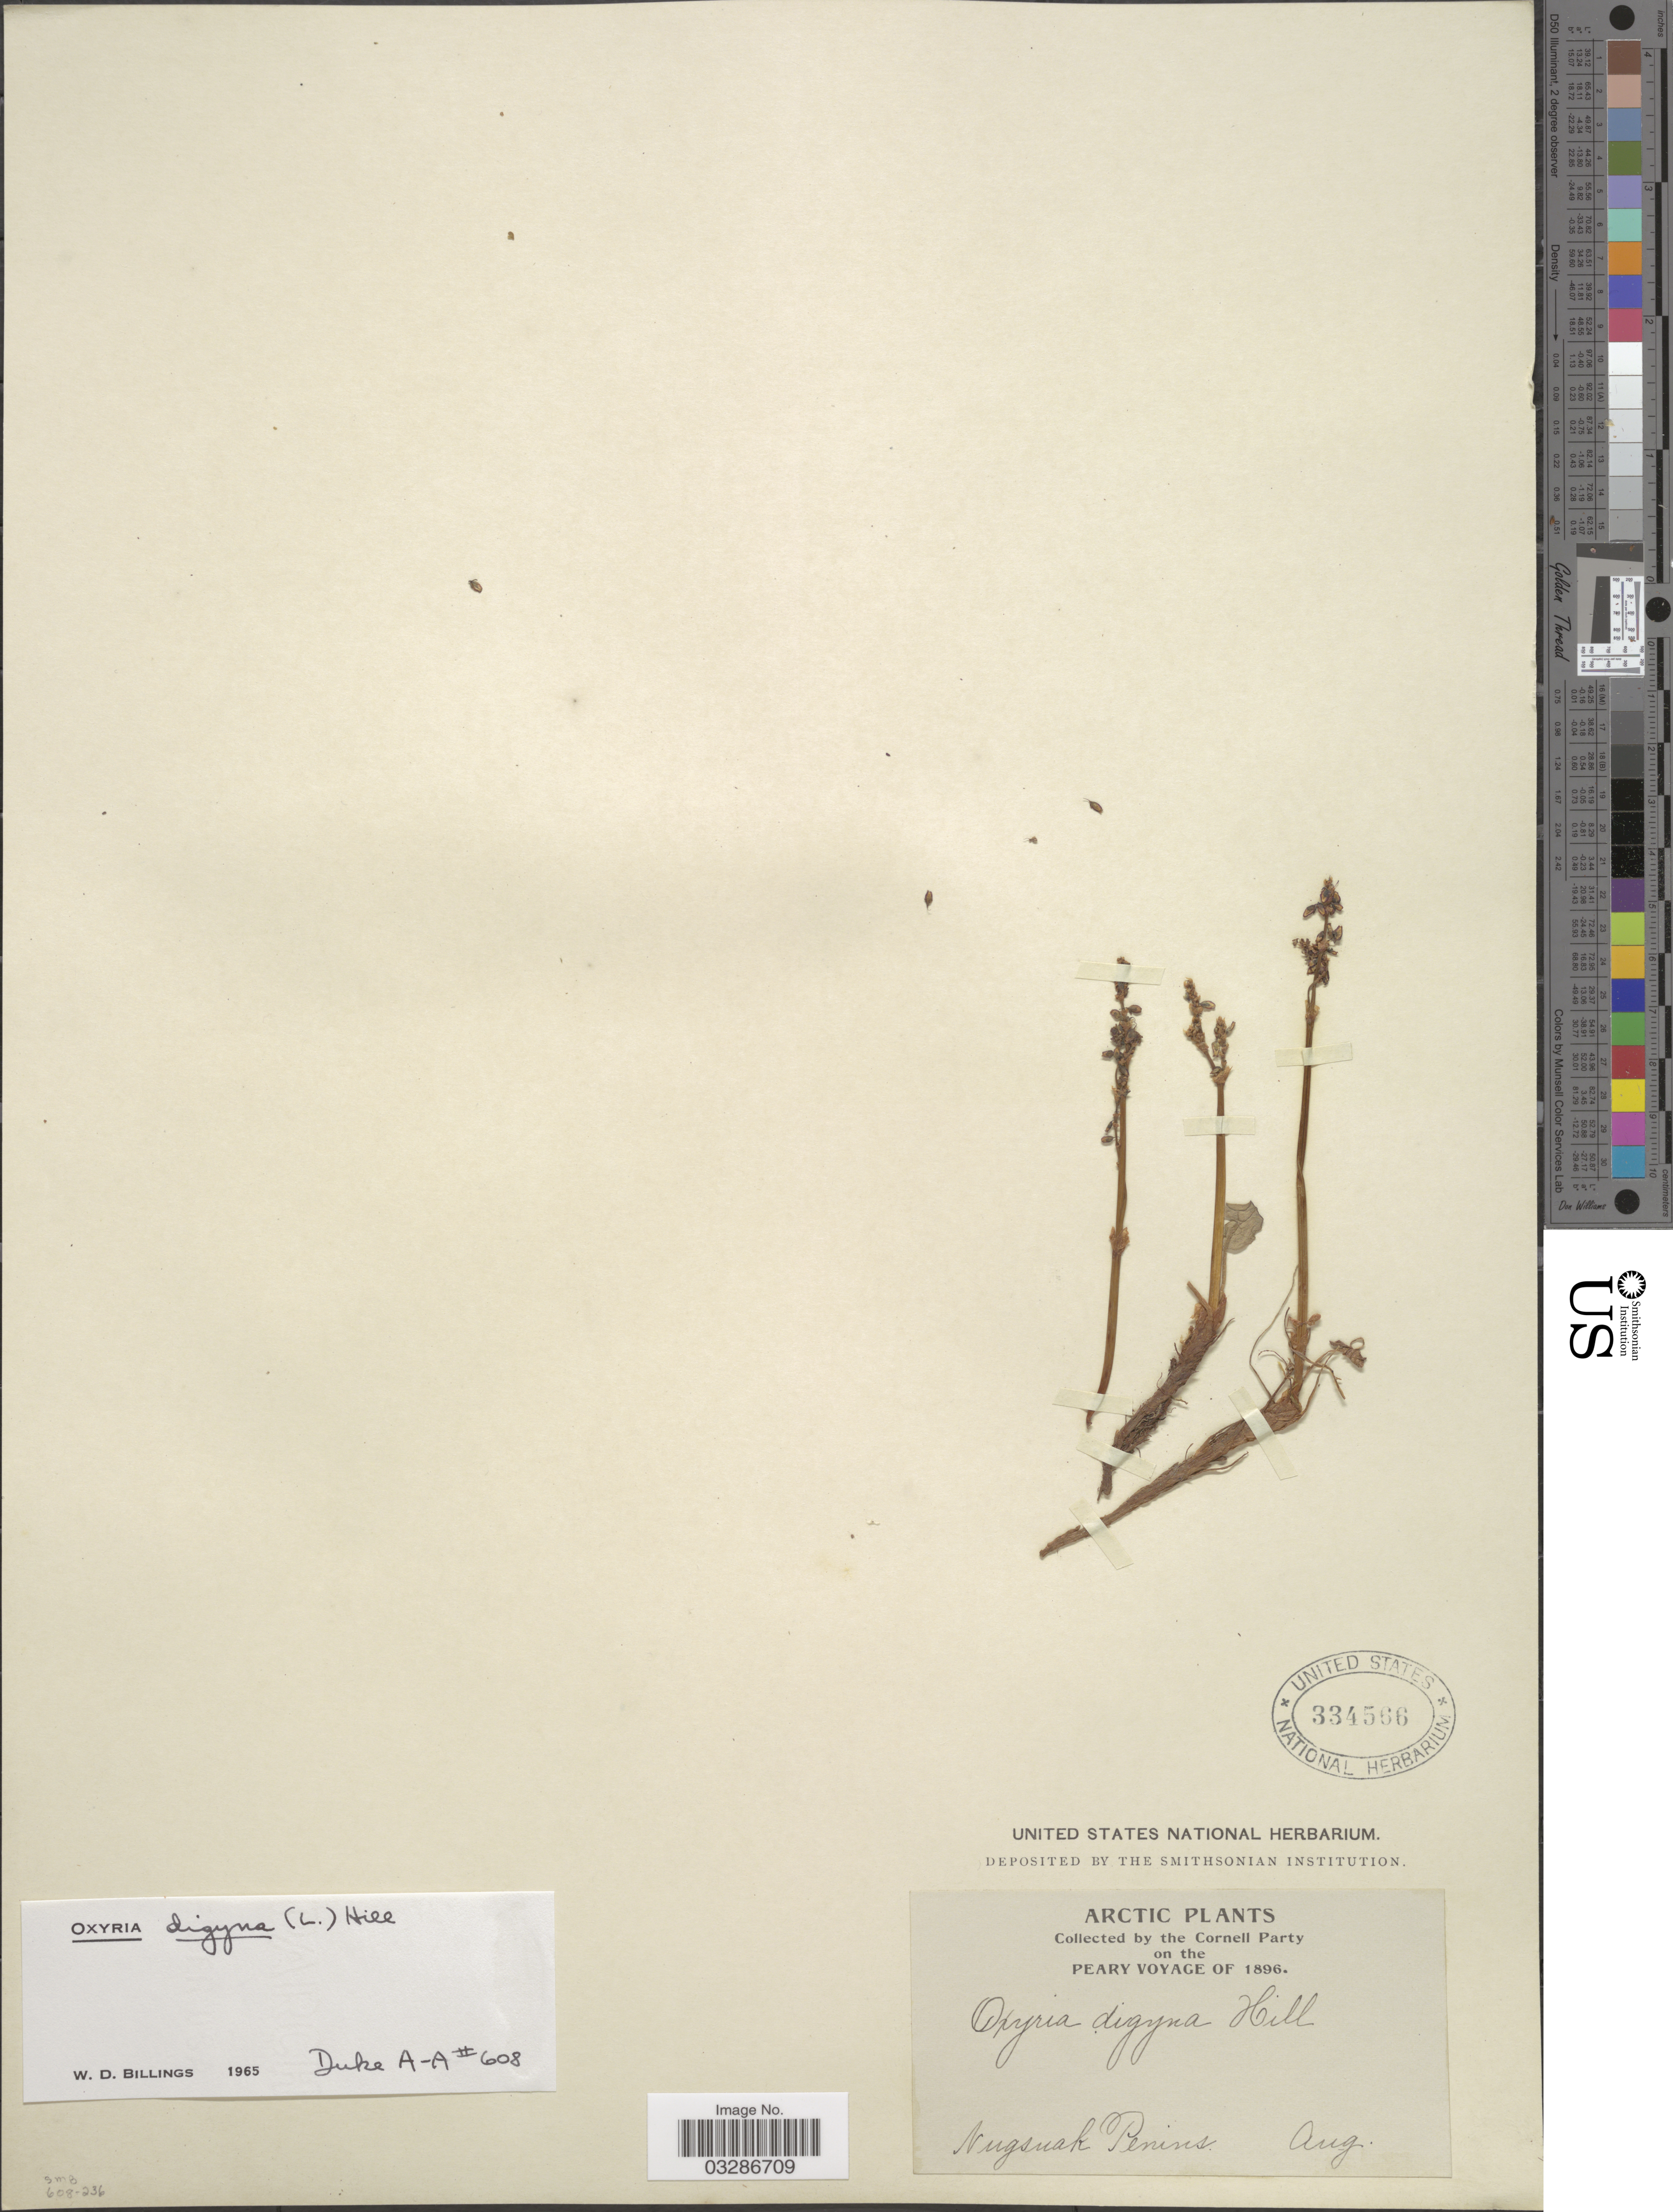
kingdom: Plantae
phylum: Tracheophyta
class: Magnoliopsida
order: Caryophyllales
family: Polygonaceae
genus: Oxyria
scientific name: Oxyria digyna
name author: (L.) Hill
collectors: Cornell Party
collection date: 1896-08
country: Greenland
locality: Nugsuak Penins.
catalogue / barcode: US 334566